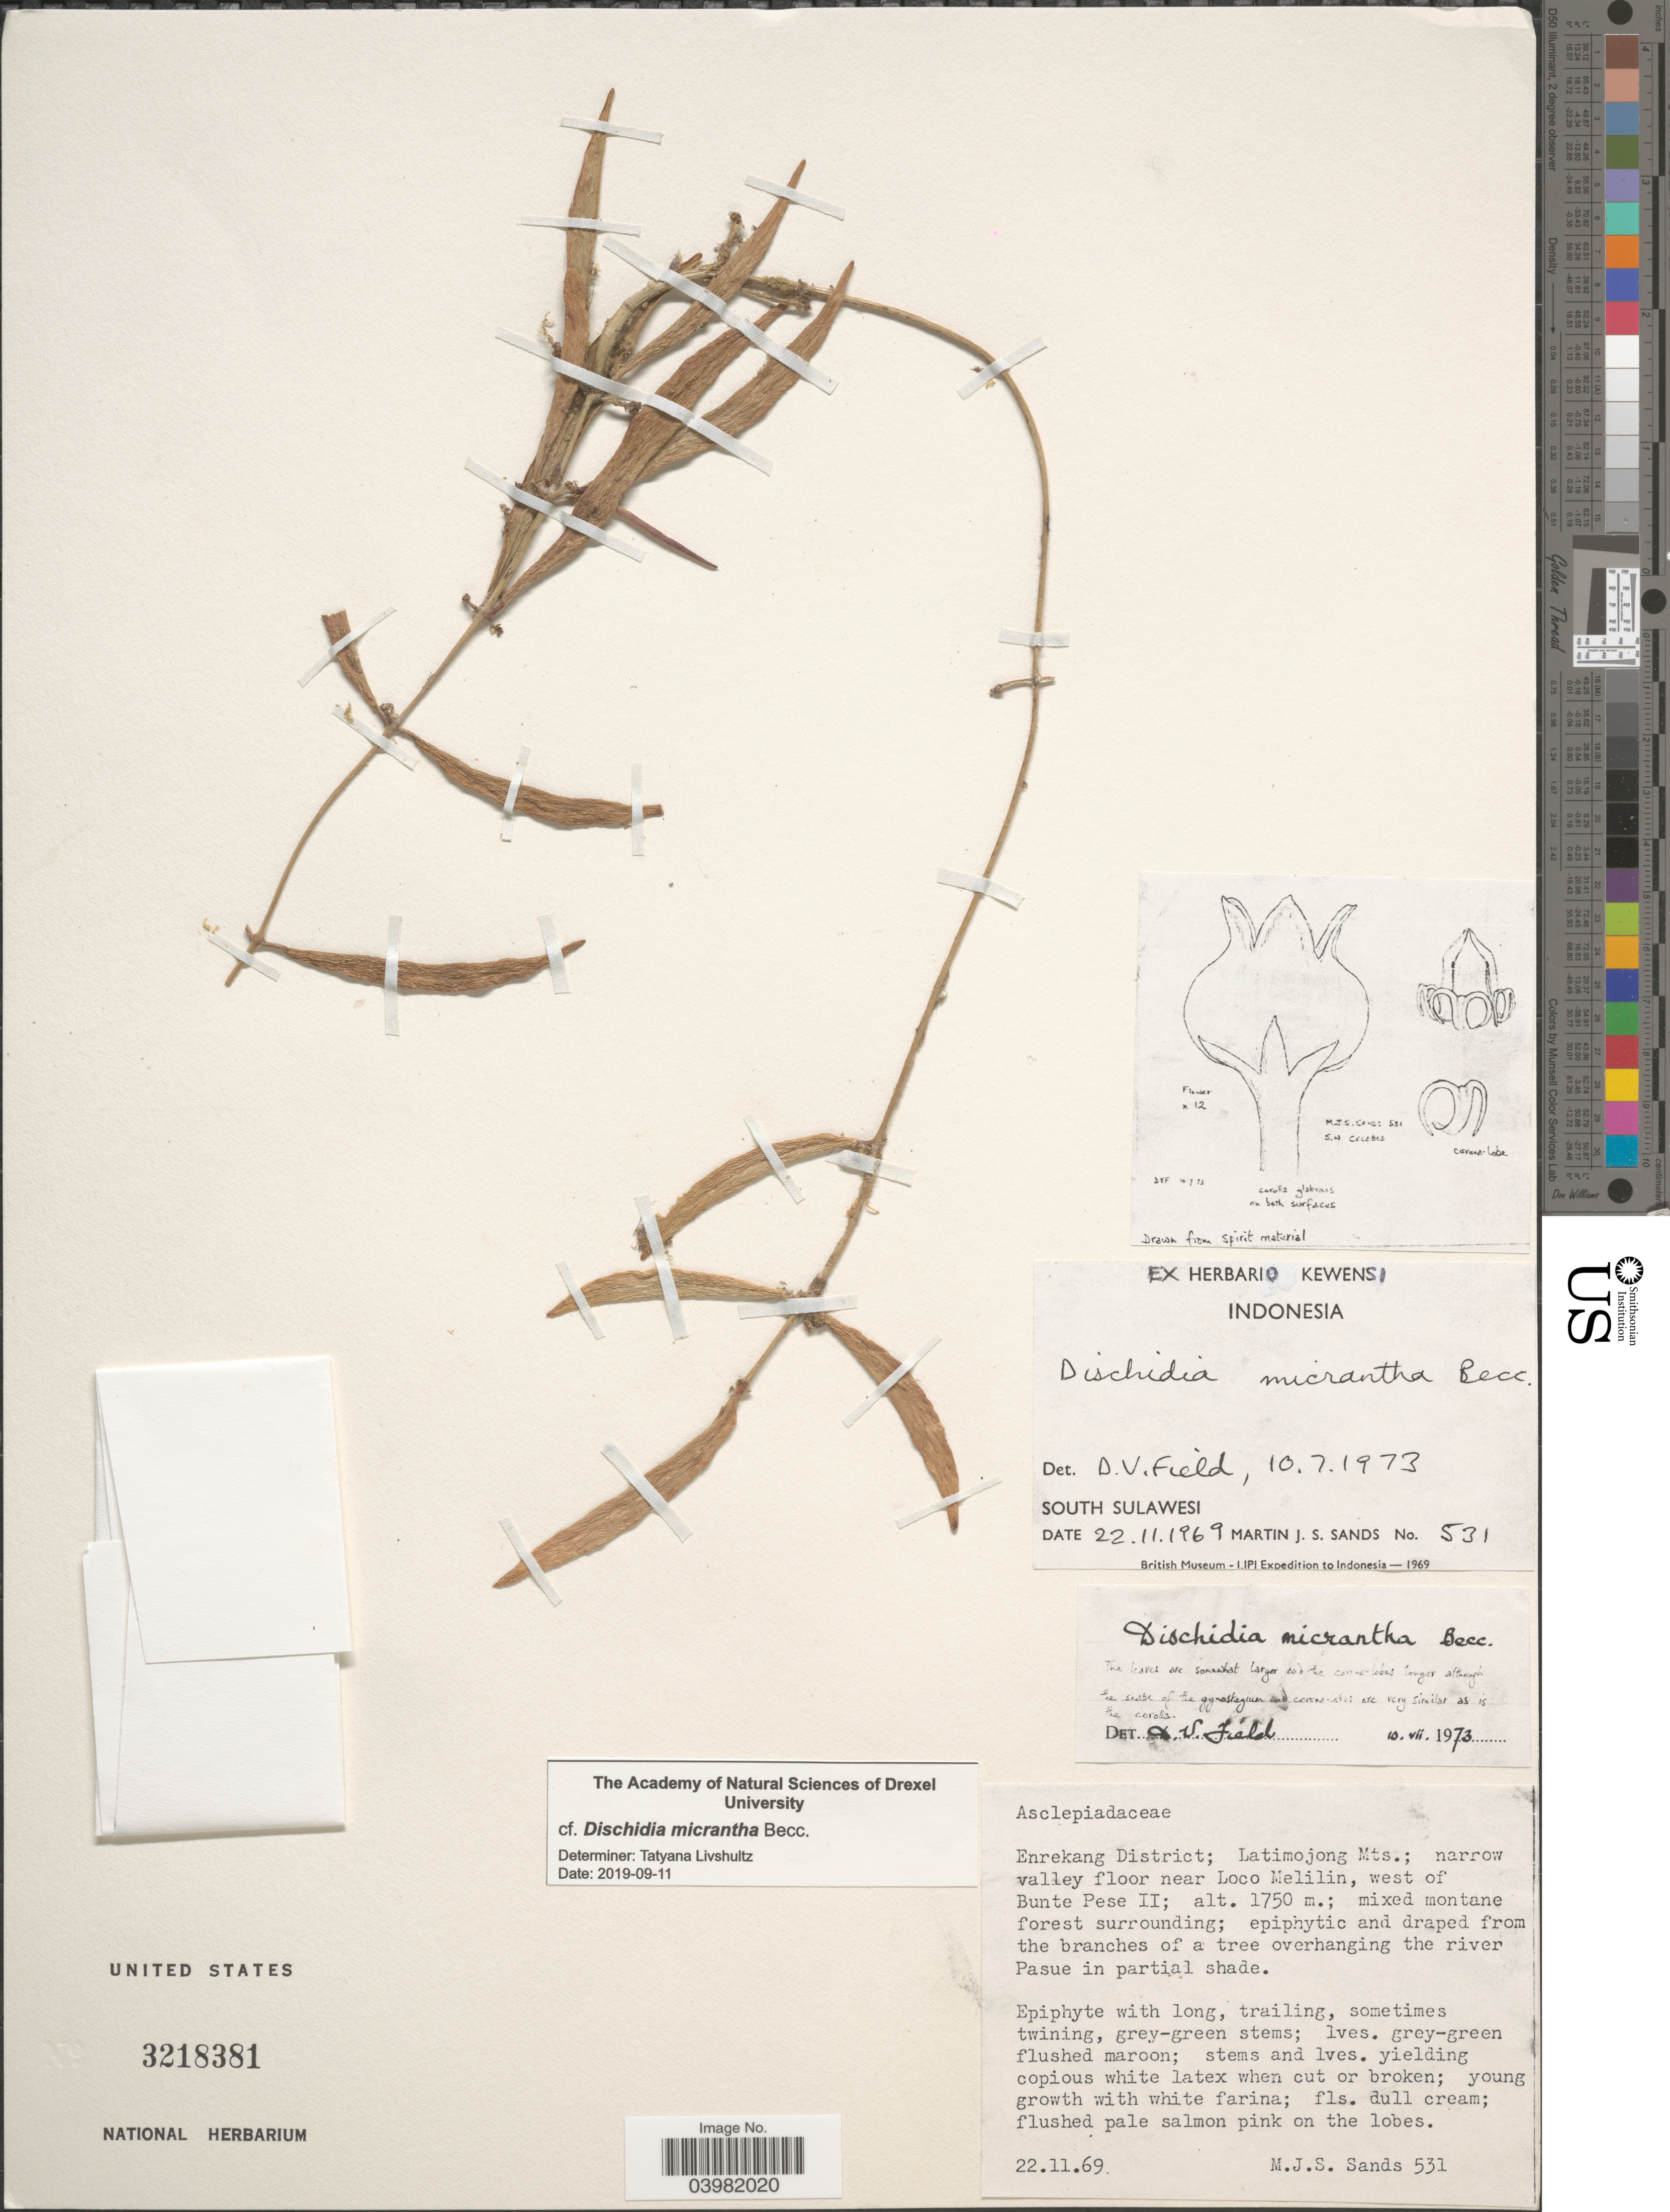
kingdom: Plantae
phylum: Tracheophyta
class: Magnoliopsida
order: Gentianales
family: Apocynaceae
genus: Dischidia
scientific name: Dischidia vidalii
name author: Becc.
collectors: M. Sands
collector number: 531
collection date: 1969-11-22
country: Indonesia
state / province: Sulawesi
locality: South Sulawesi. Enrekang District; Latimojong Mts.; narrow valley floor near Loco Melilin, west of Bunte Pese II.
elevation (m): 1750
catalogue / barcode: US 3218381